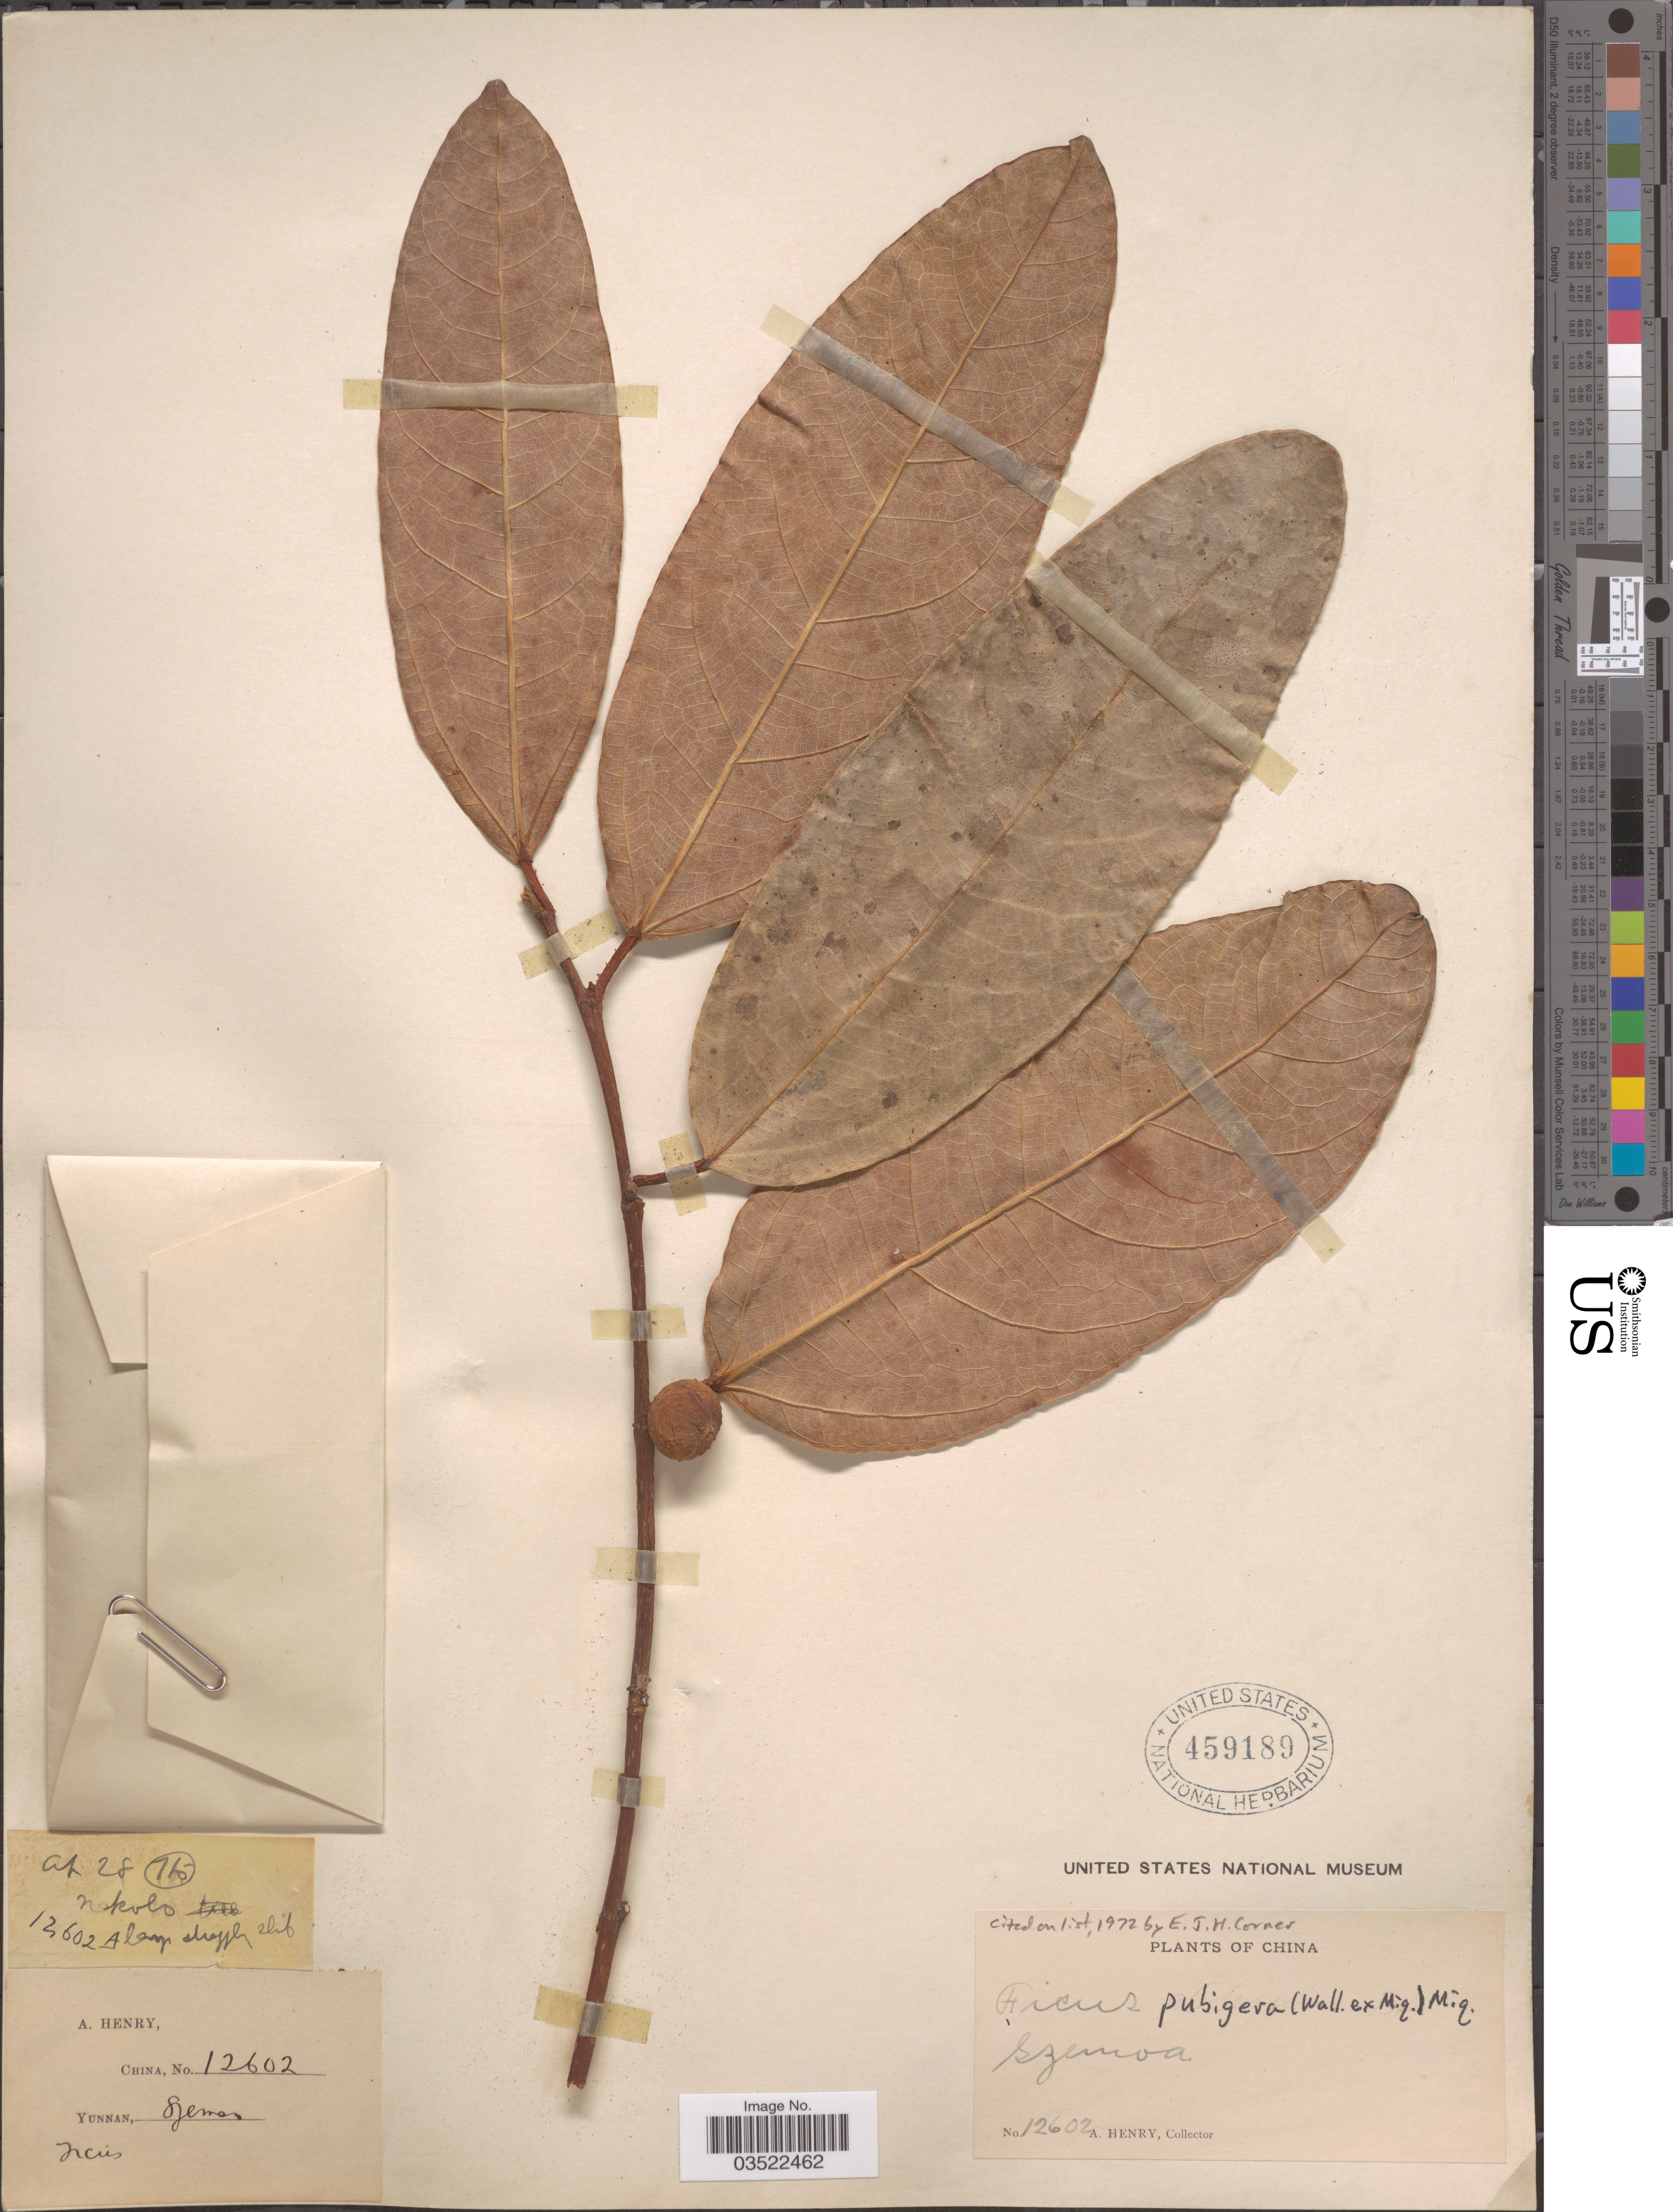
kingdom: Plantae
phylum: Tracheophyta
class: Magnoliopsida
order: Rosales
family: Moraceae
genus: Ficus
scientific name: Ficus pubigera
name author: (Wall. & Miq.) Miq.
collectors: A. Henry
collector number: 12602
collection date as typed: Transcribed d/m/y: /10/28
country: China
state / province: Yunnan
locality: Szemoa.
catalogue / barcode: US 459189